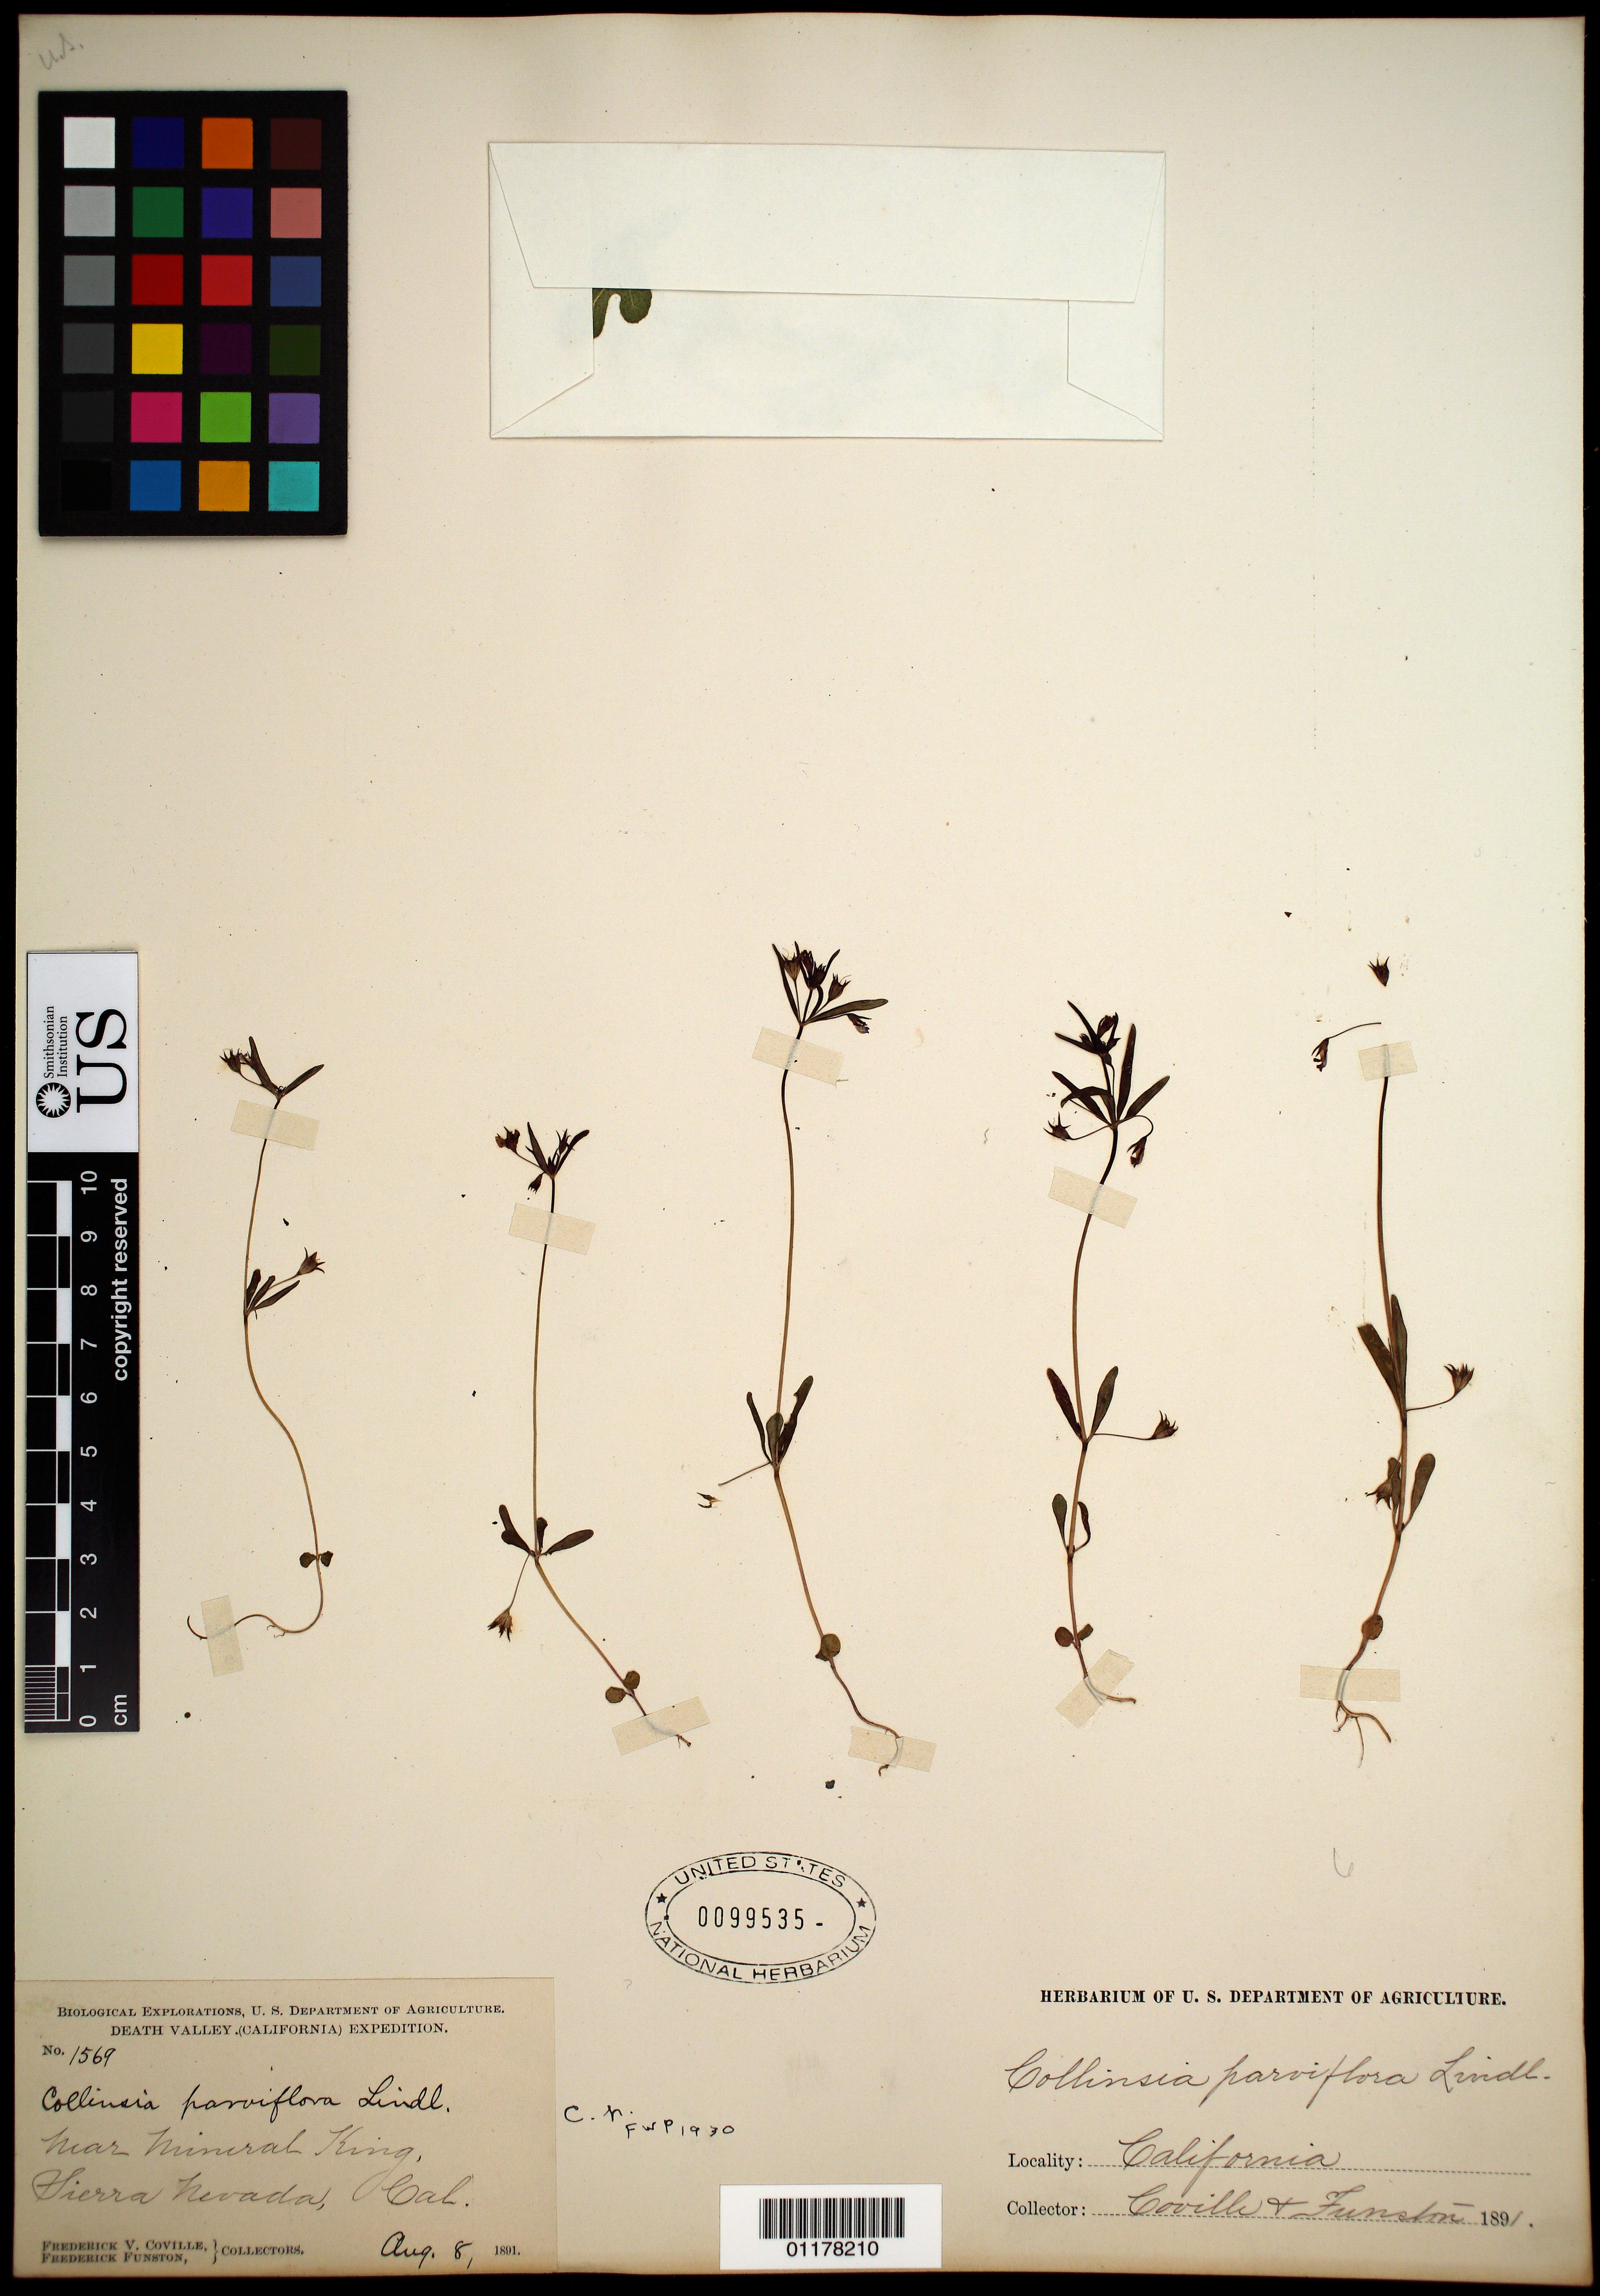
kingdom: Plantae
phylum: Tracheophyta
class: Magnoliopsida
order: Lamiales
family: Plantaginaceae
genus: Collinsia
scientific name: Collinsia parviflora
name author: Douglas ex Lindl.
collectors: F. V. Coville & F. Funston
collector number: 1569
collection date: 1891-08-08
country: United States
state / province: California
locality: near Mineral King, Sierra Nevada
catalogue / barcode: US 99535